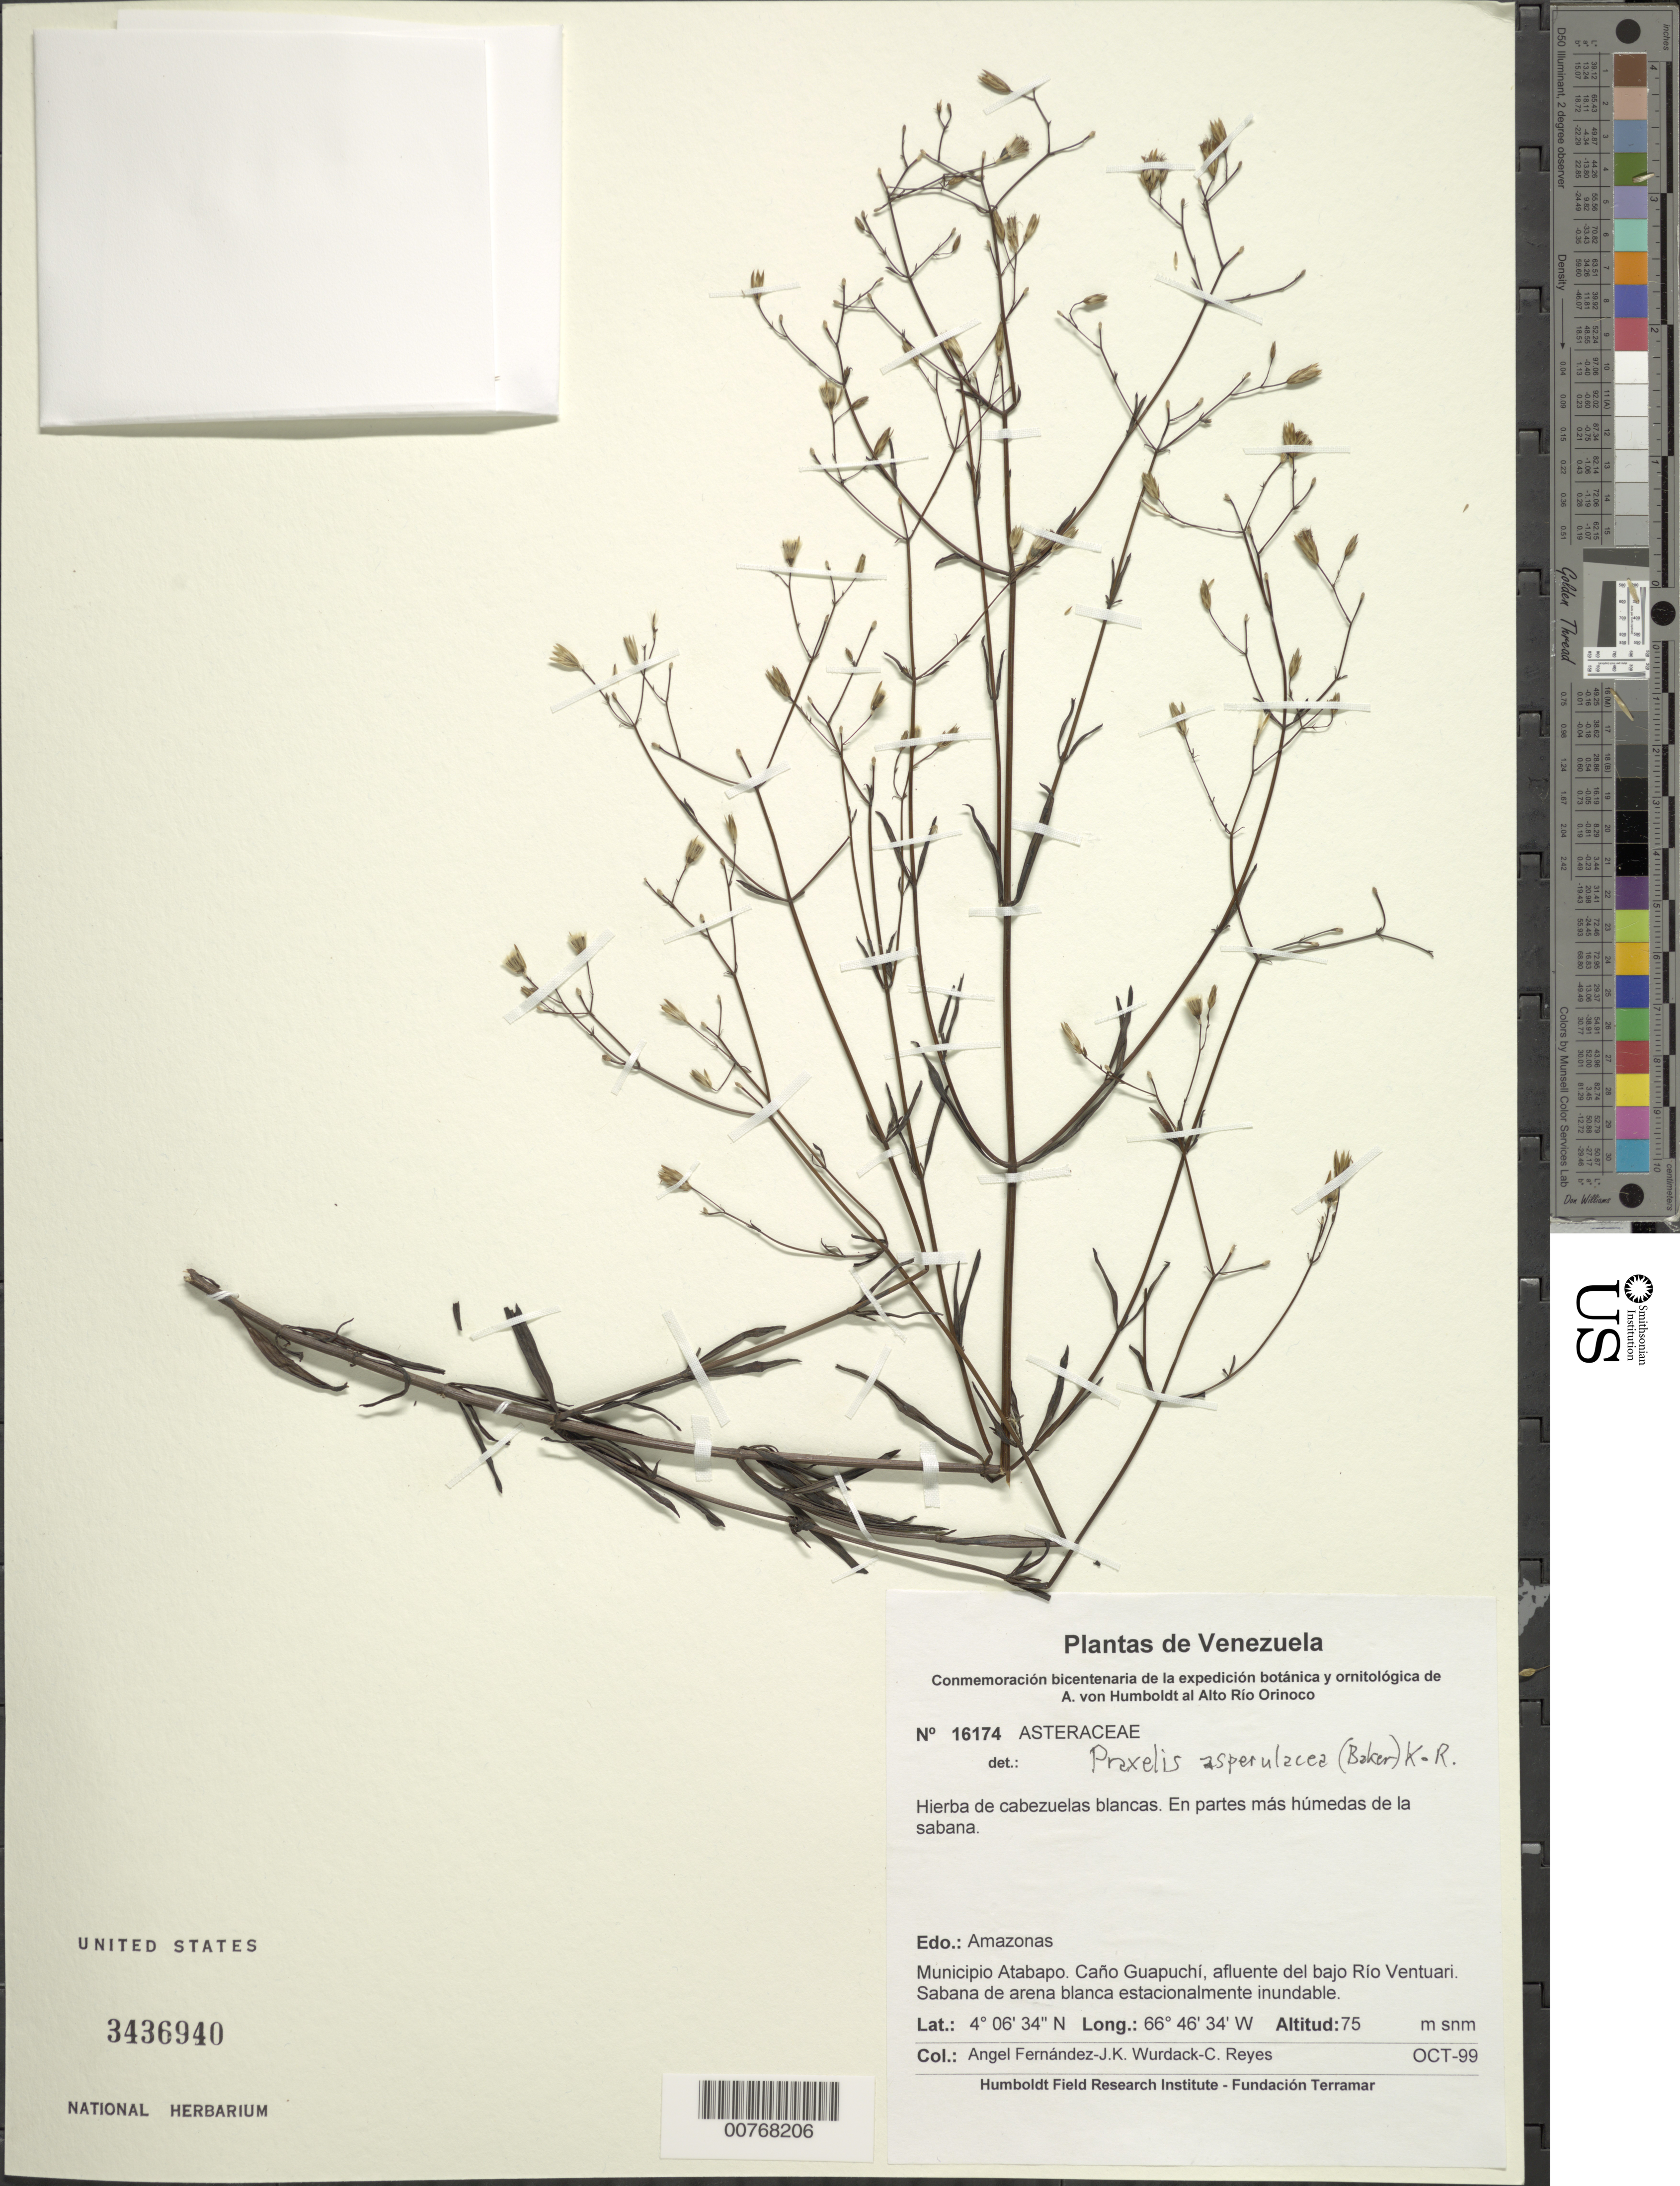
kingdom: Plantae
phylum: Tracheophyta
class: Magnoliopsida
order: Asterales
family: Asteraceae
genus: Praxelis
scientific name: Praxelis asperulacea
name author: (Baker) R.M. King & H. Rob.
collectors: A. Fernández, K. Wurdack & C. Reyes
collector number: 16174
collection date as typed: Oct-99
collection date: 1999-10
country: Venezuela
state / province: Amazonas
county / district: Atabapo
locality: Caño Guapuchi, affluente del bajo Río Ventuari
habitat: Sabana de arena blanca estacionalmente inundable.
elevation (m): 75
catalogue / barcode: US 3436940